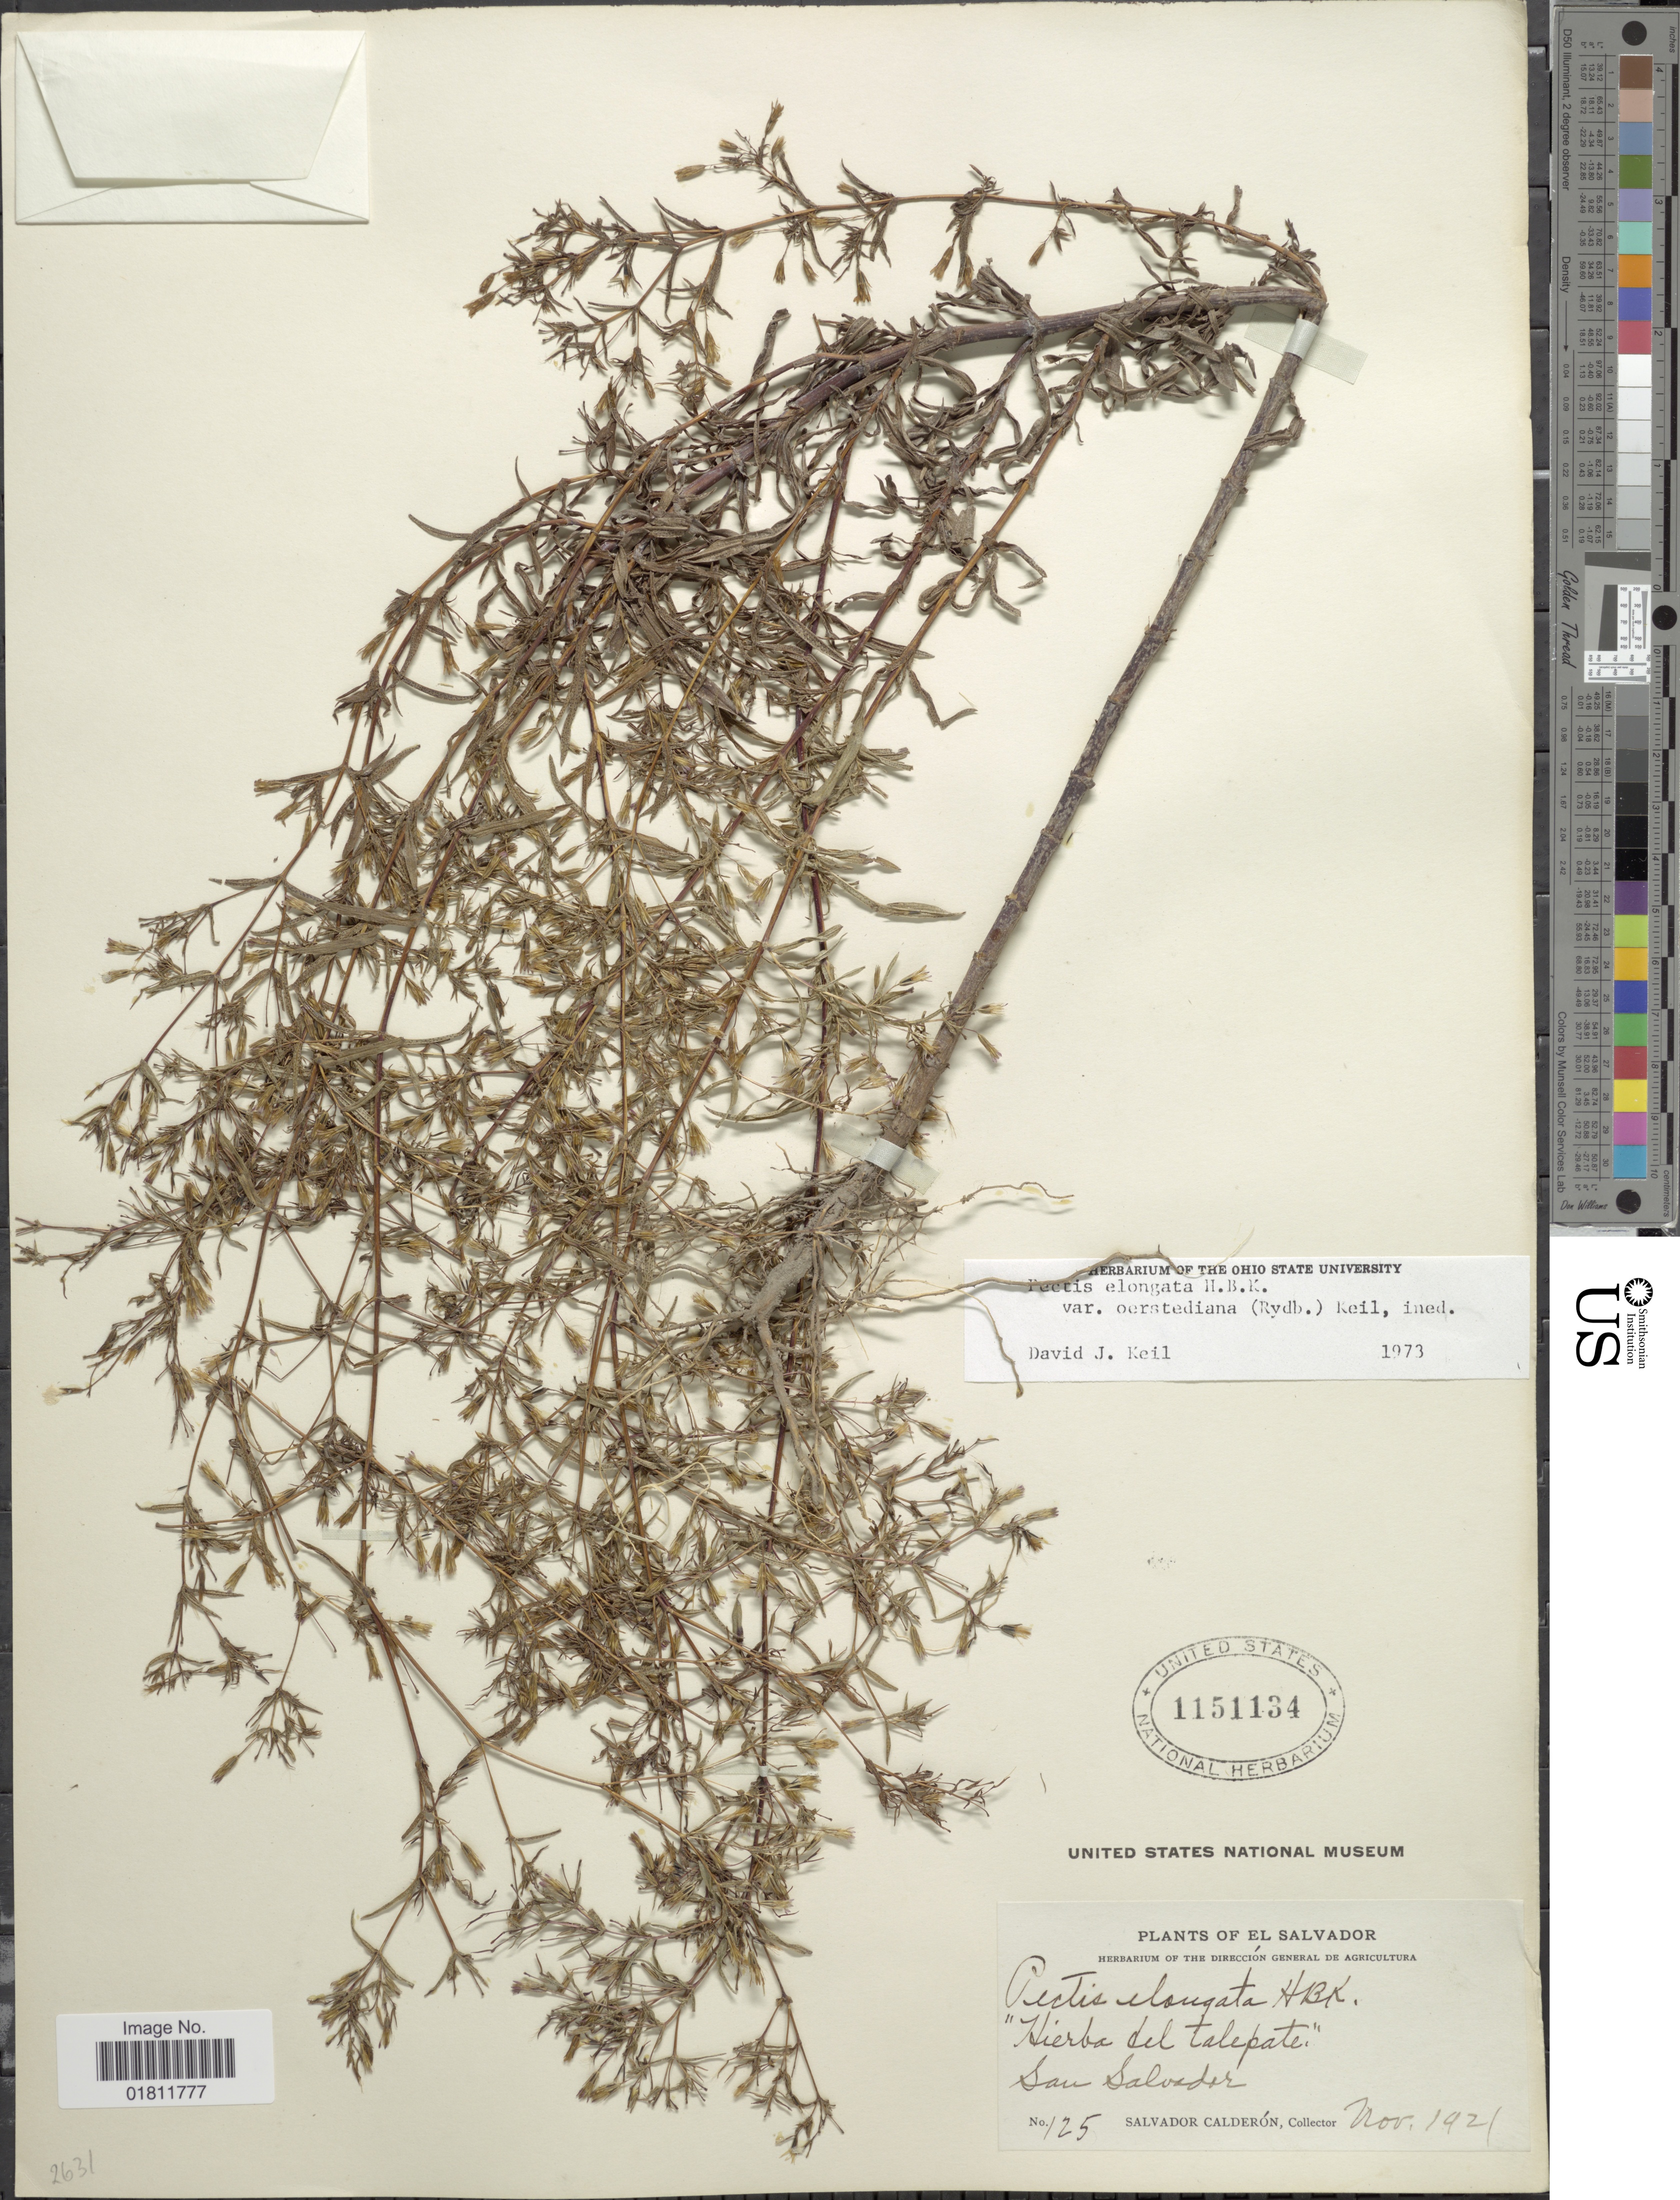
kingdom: Plantae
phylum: Tracheophyta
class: Magnoliopsida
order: Asterales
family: Asteraceae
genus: Pectis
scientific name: Pectis elongata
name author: Kunth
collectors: S. Calderón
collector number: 125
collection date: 1921-11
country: El Salvador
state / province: San Salvador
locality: San Salvador.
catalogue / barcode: US 1151134